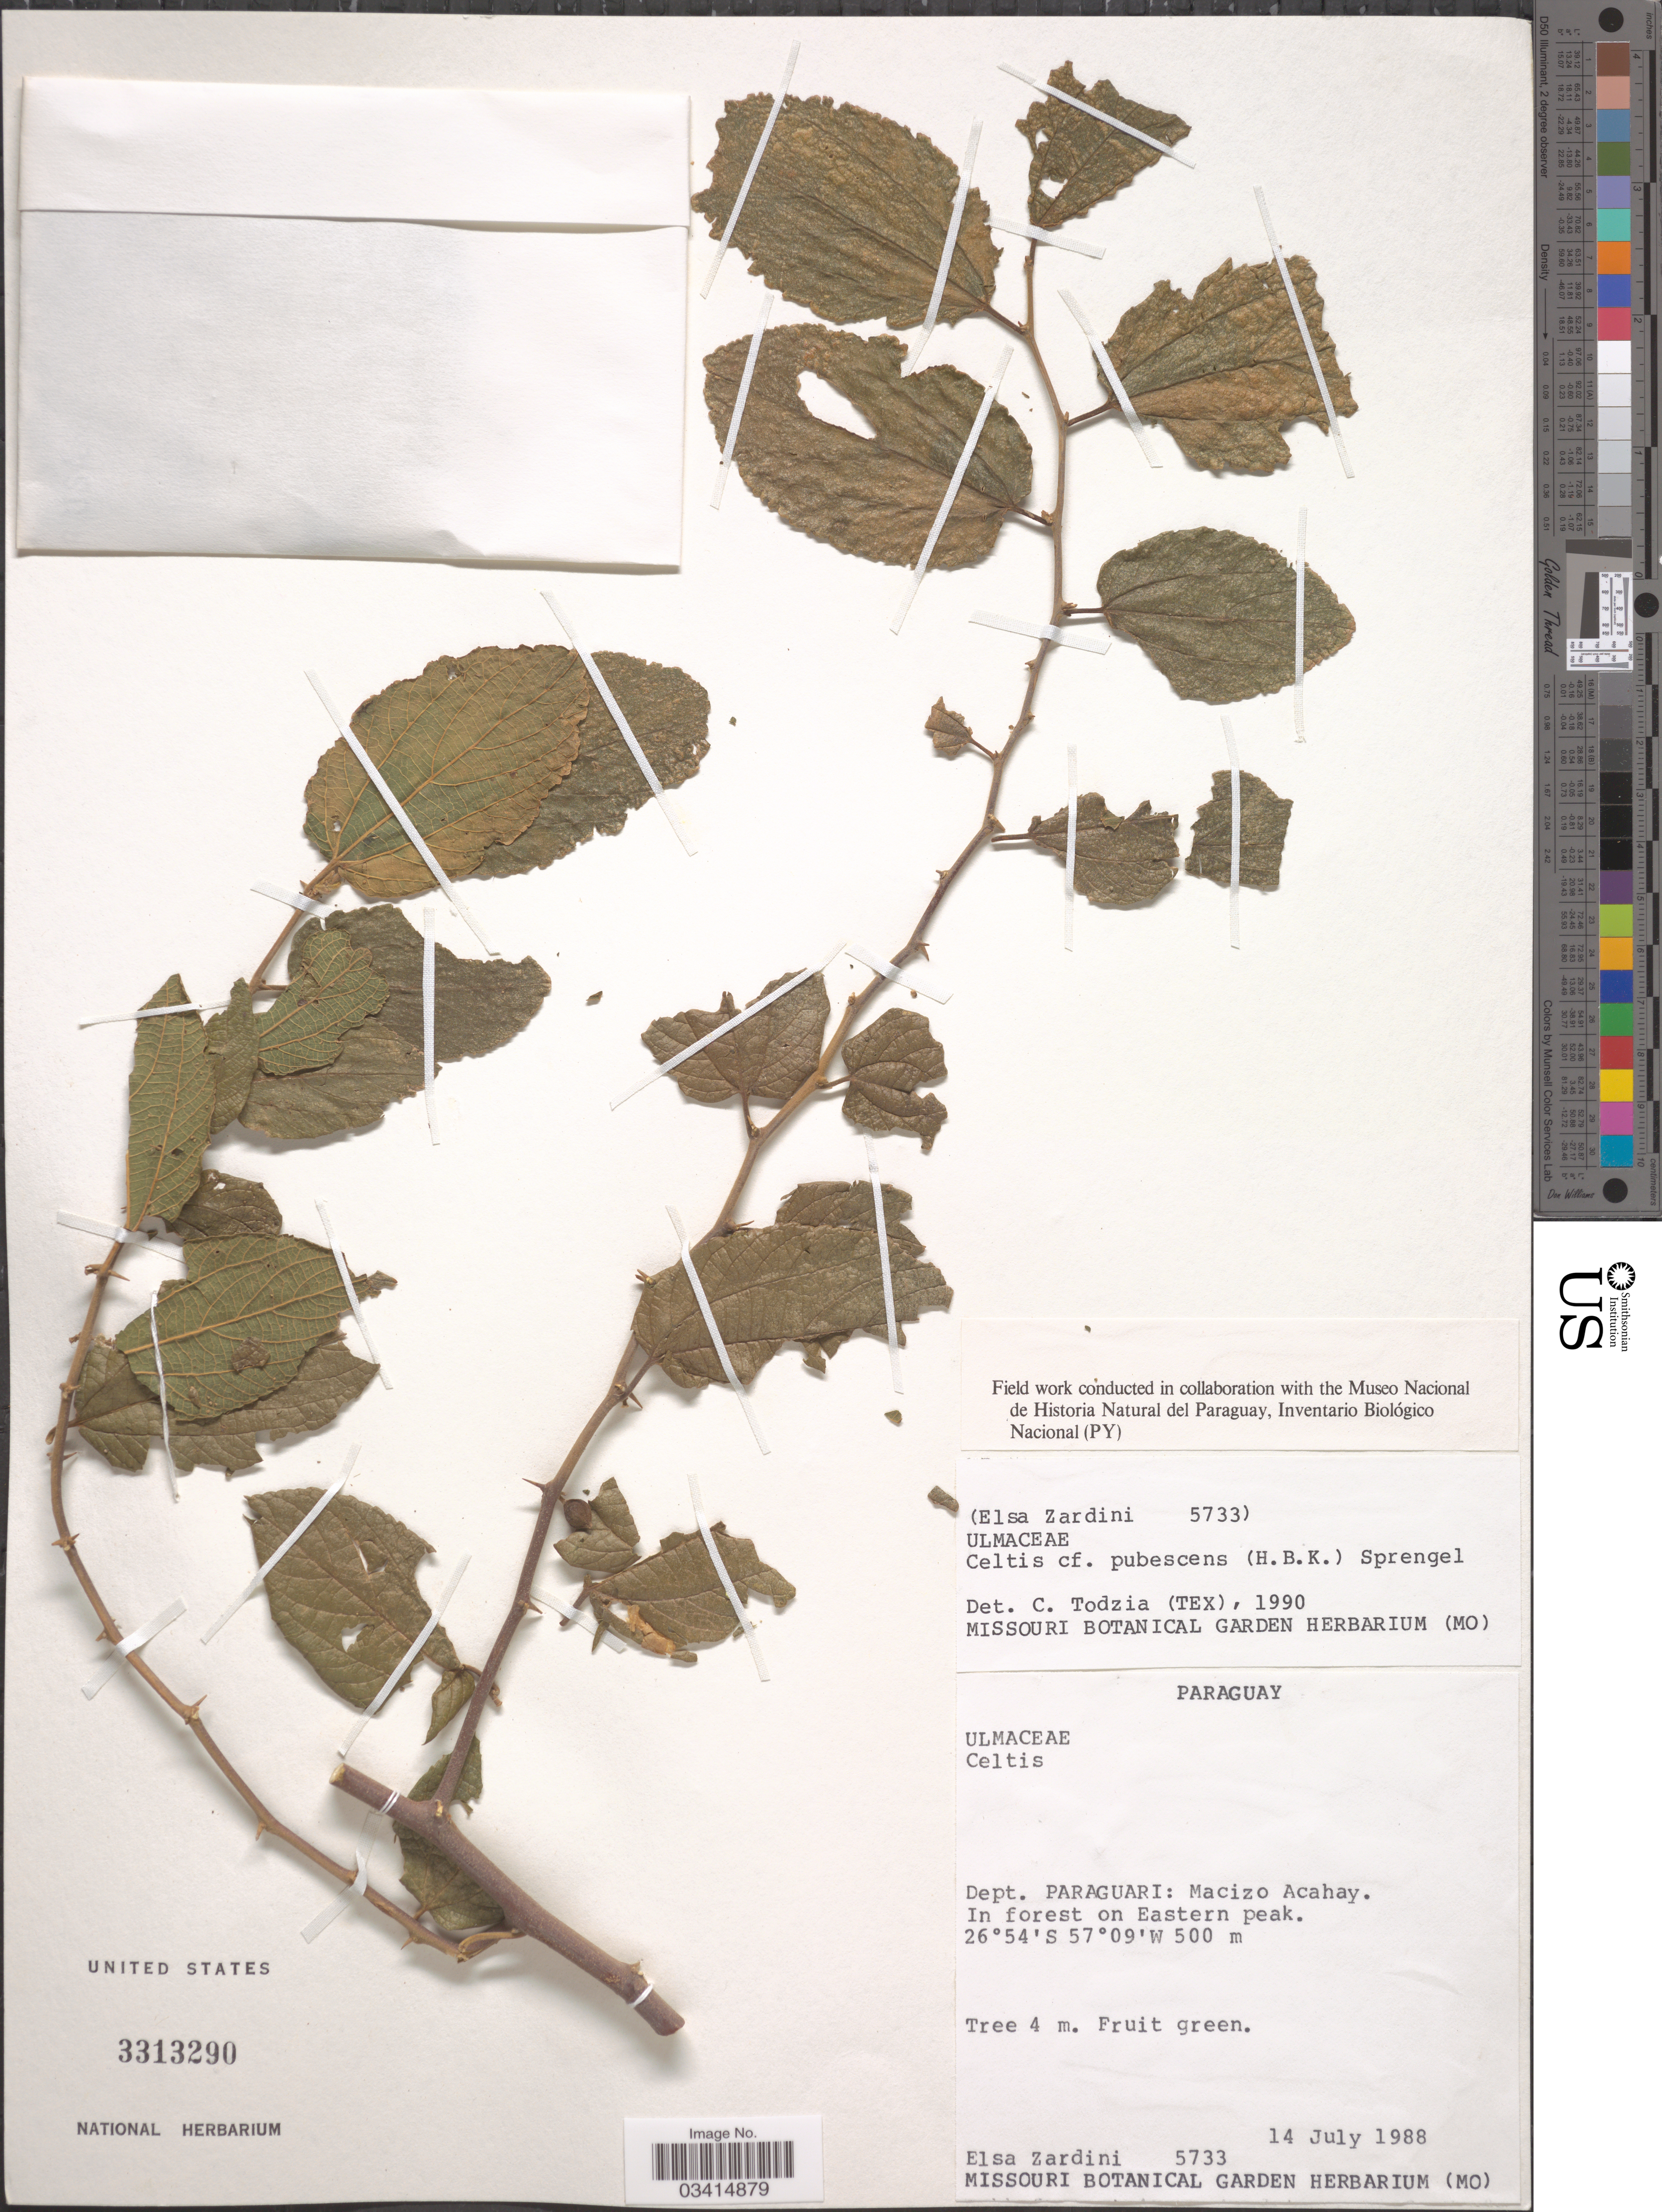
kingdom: Plantae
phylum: Tracheophyta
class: Magnoliopsida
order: Rosales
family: Cannabaceae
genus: Celtis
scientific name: Celtis pubescens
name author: (Kunth) Spreng.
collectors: E. M. Zardini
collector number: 5733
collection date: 1988-07-14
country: Paraguay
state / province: Paraguari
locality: Dept. Paraguari: Macizo Acahay. In forest on Eastern peak.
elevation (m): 500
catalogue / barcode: US 3313290